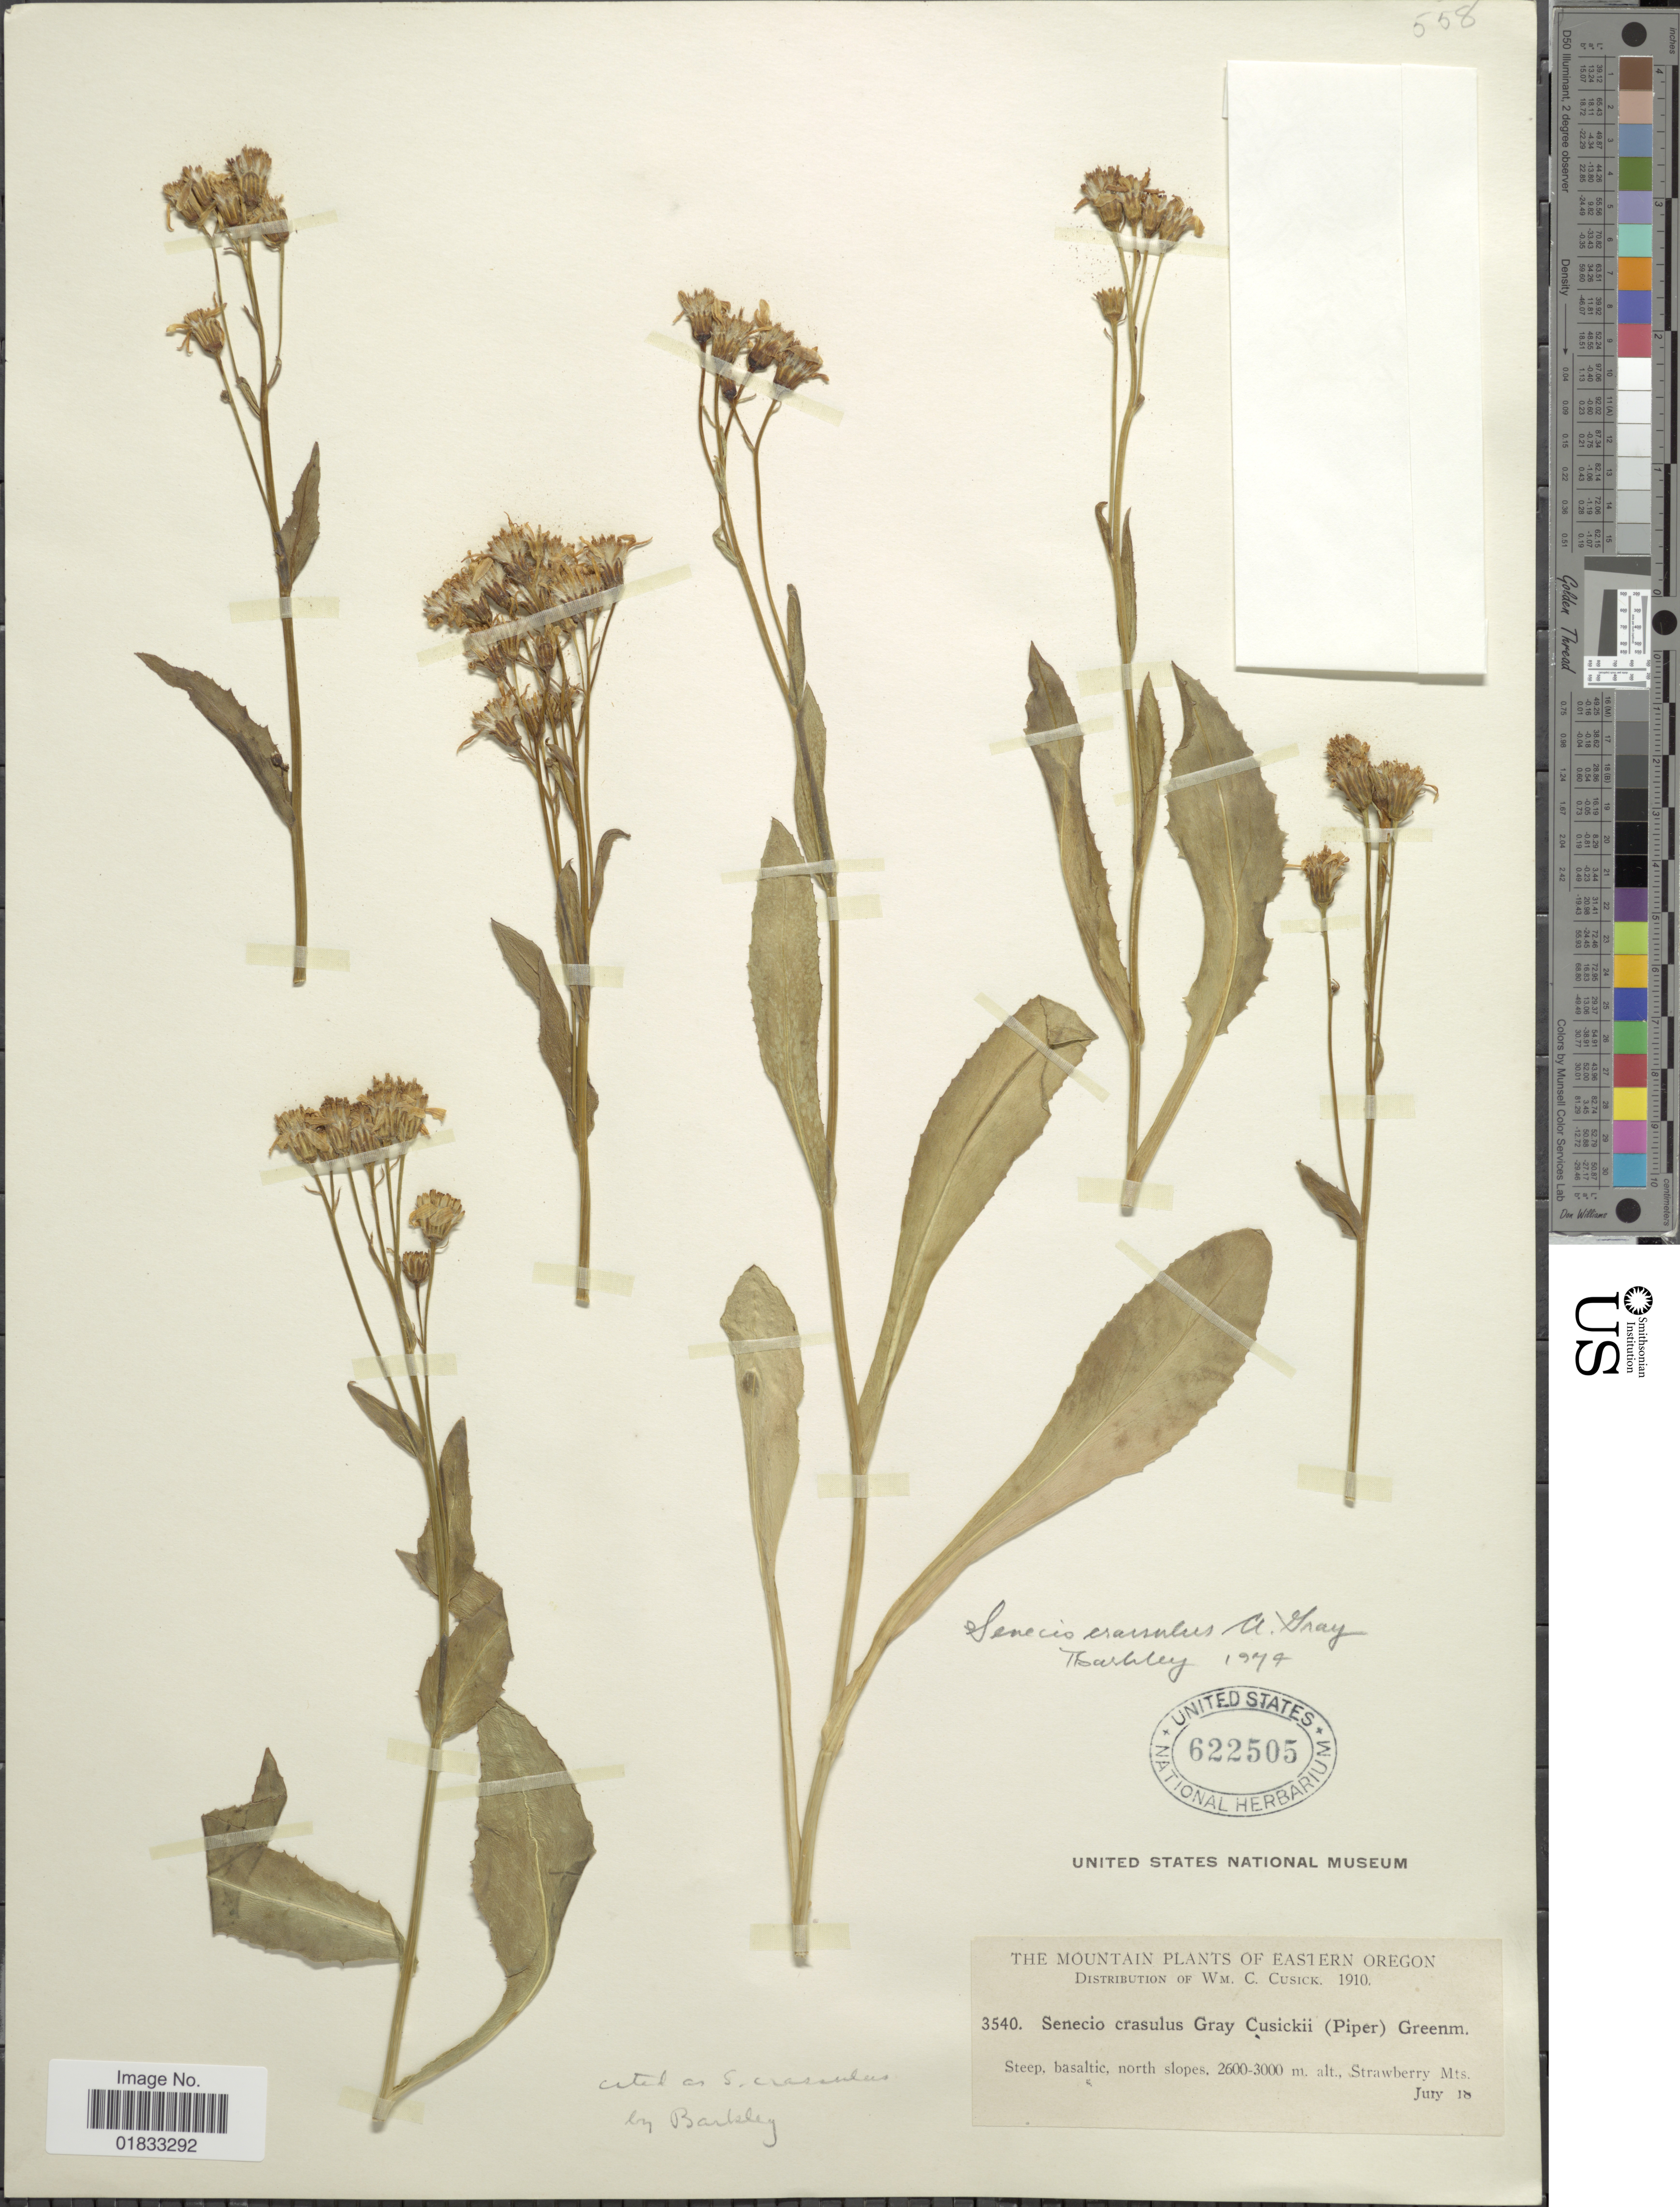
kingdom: Plantae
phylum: Tracheophyta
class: Magnoliopsida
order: Asterales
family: Asteraceae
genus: Senecio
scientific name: Senecio crassulus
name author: A. Gray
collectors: W. C. Cusick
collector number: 3540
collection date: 1910-07-18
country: United States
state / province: Oregon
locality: Eastern Oregon, Strawberry Mts.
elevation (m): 2600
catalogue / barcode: US 622505